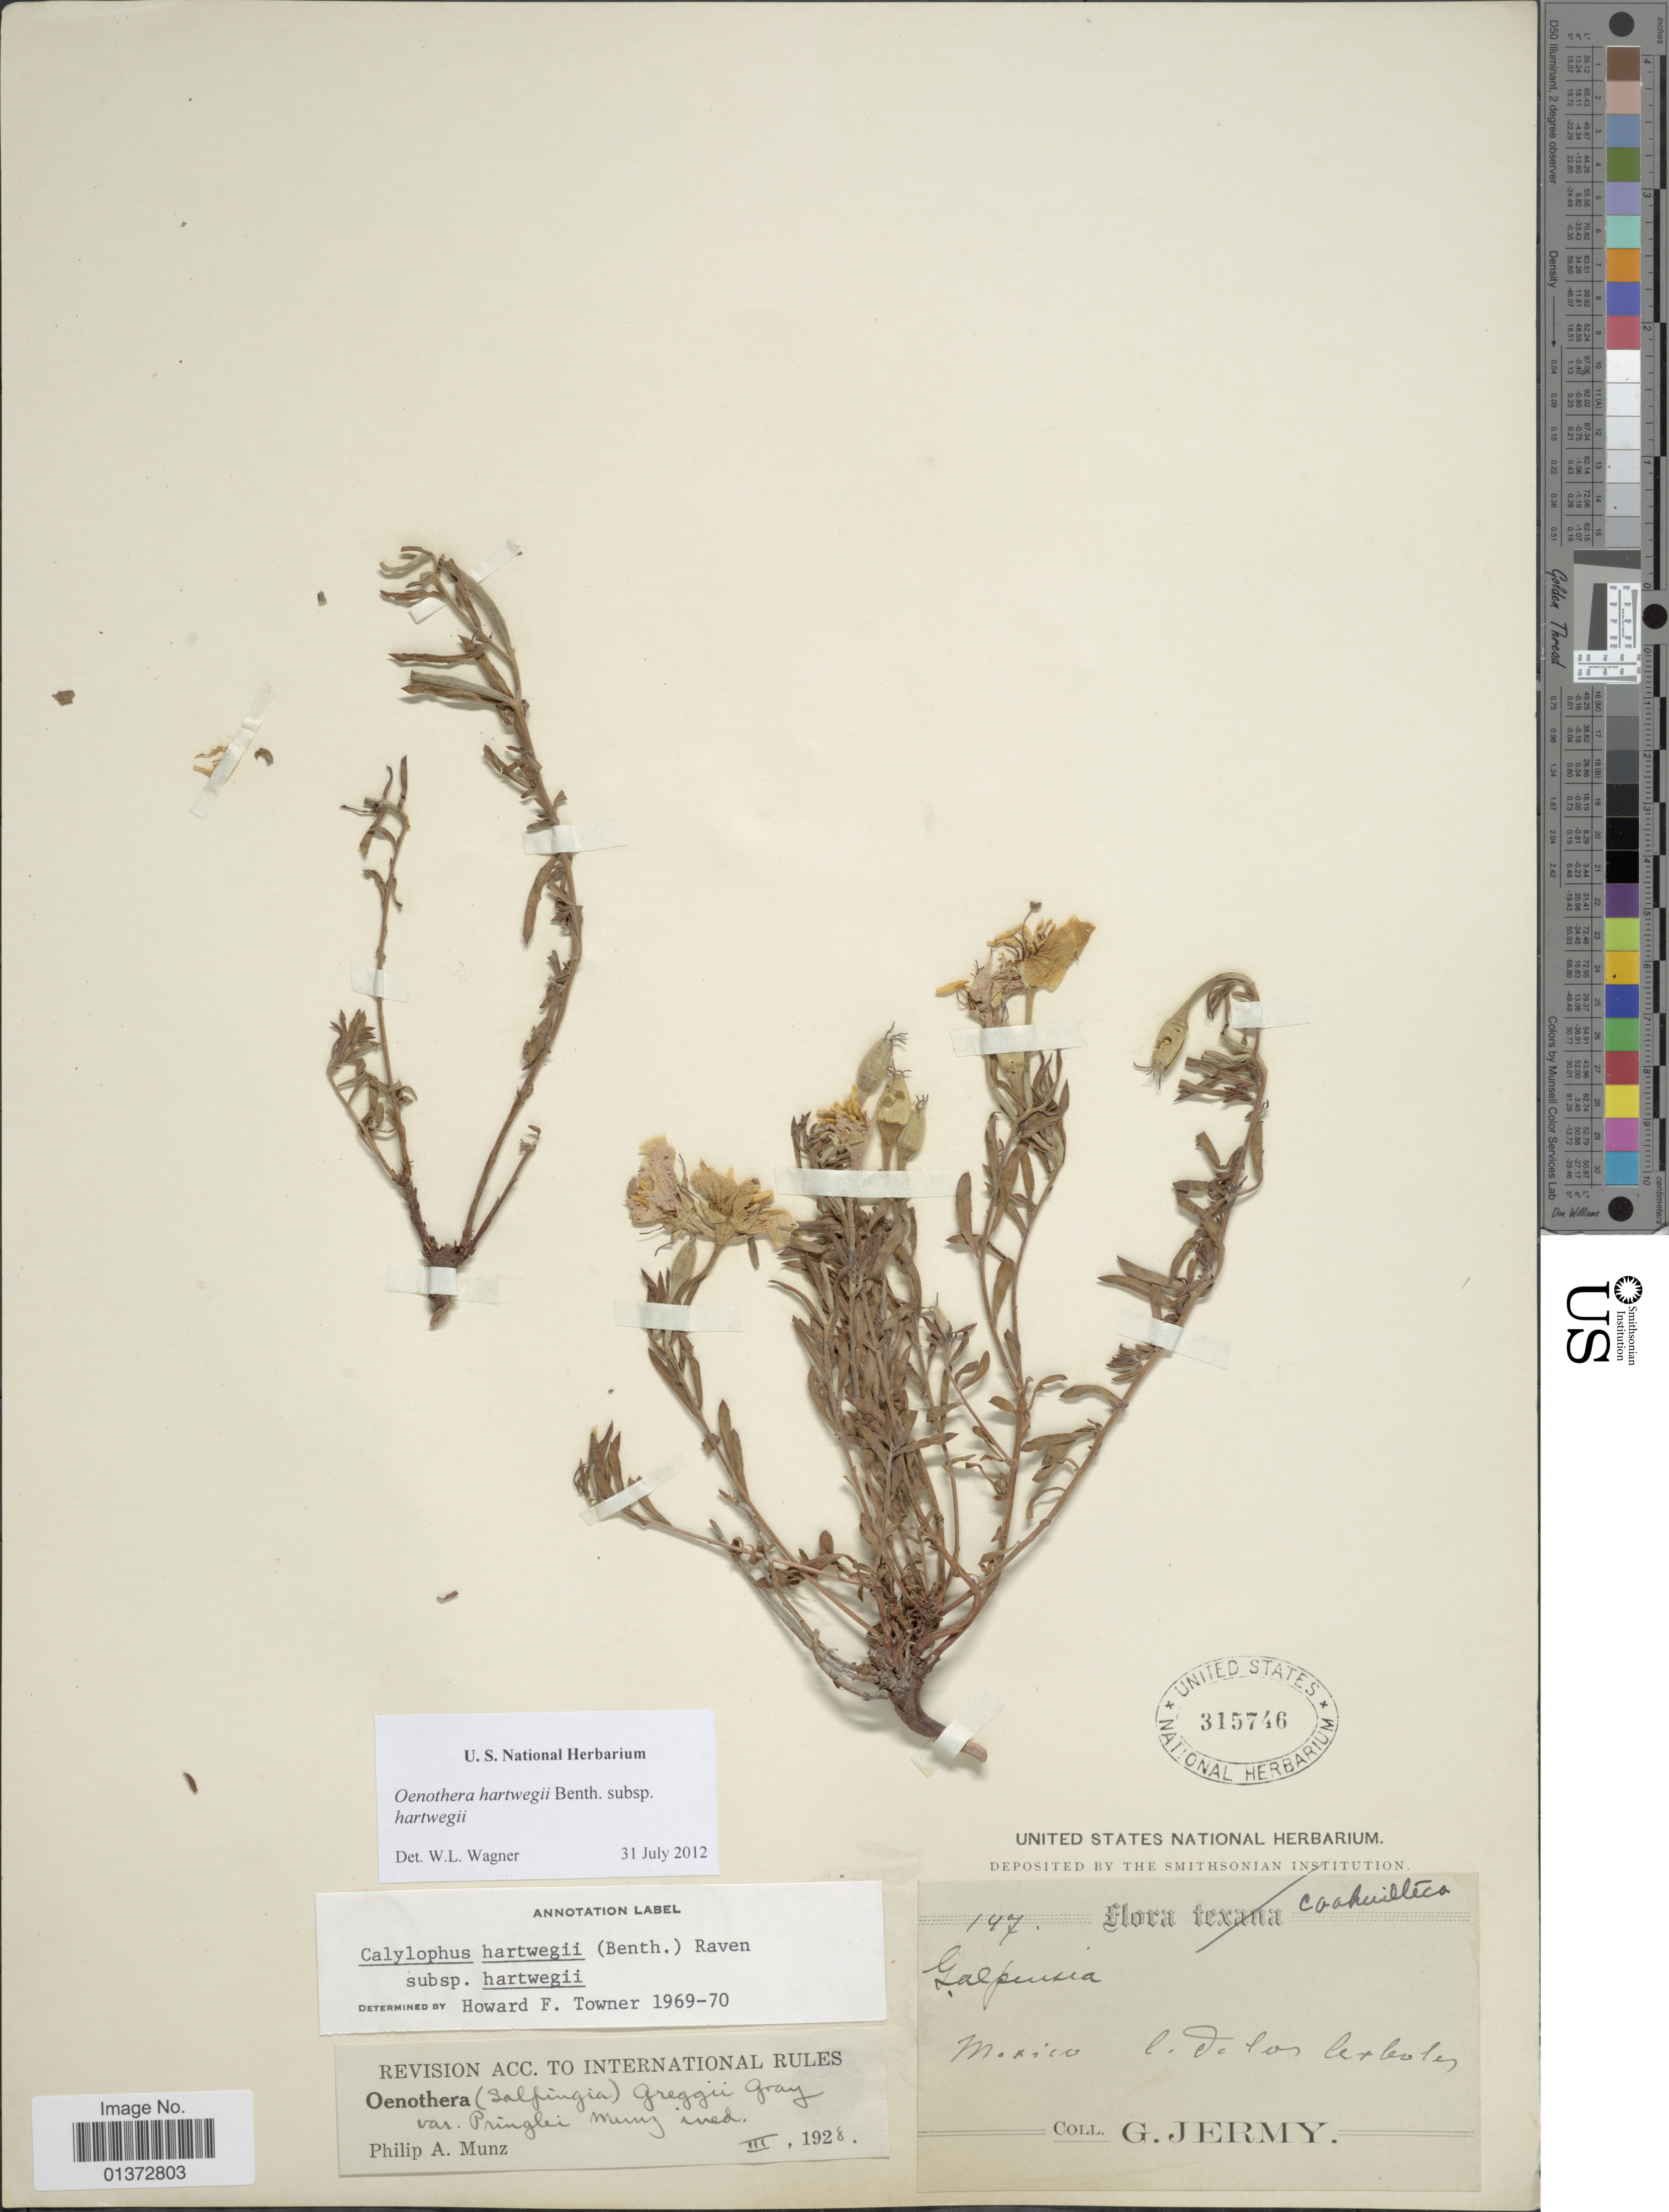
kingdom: Plantae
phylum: Tracheophyta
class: Magnoliopsida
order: Myrtales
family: Onagraceae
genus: Oenothera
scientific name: Oenothera hartwegii subsp. hartwegii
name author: Benth.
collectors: G. Jermy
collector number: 147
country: Mexico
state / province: Coahuila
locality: L. de los Arboles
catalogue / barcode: US 315746